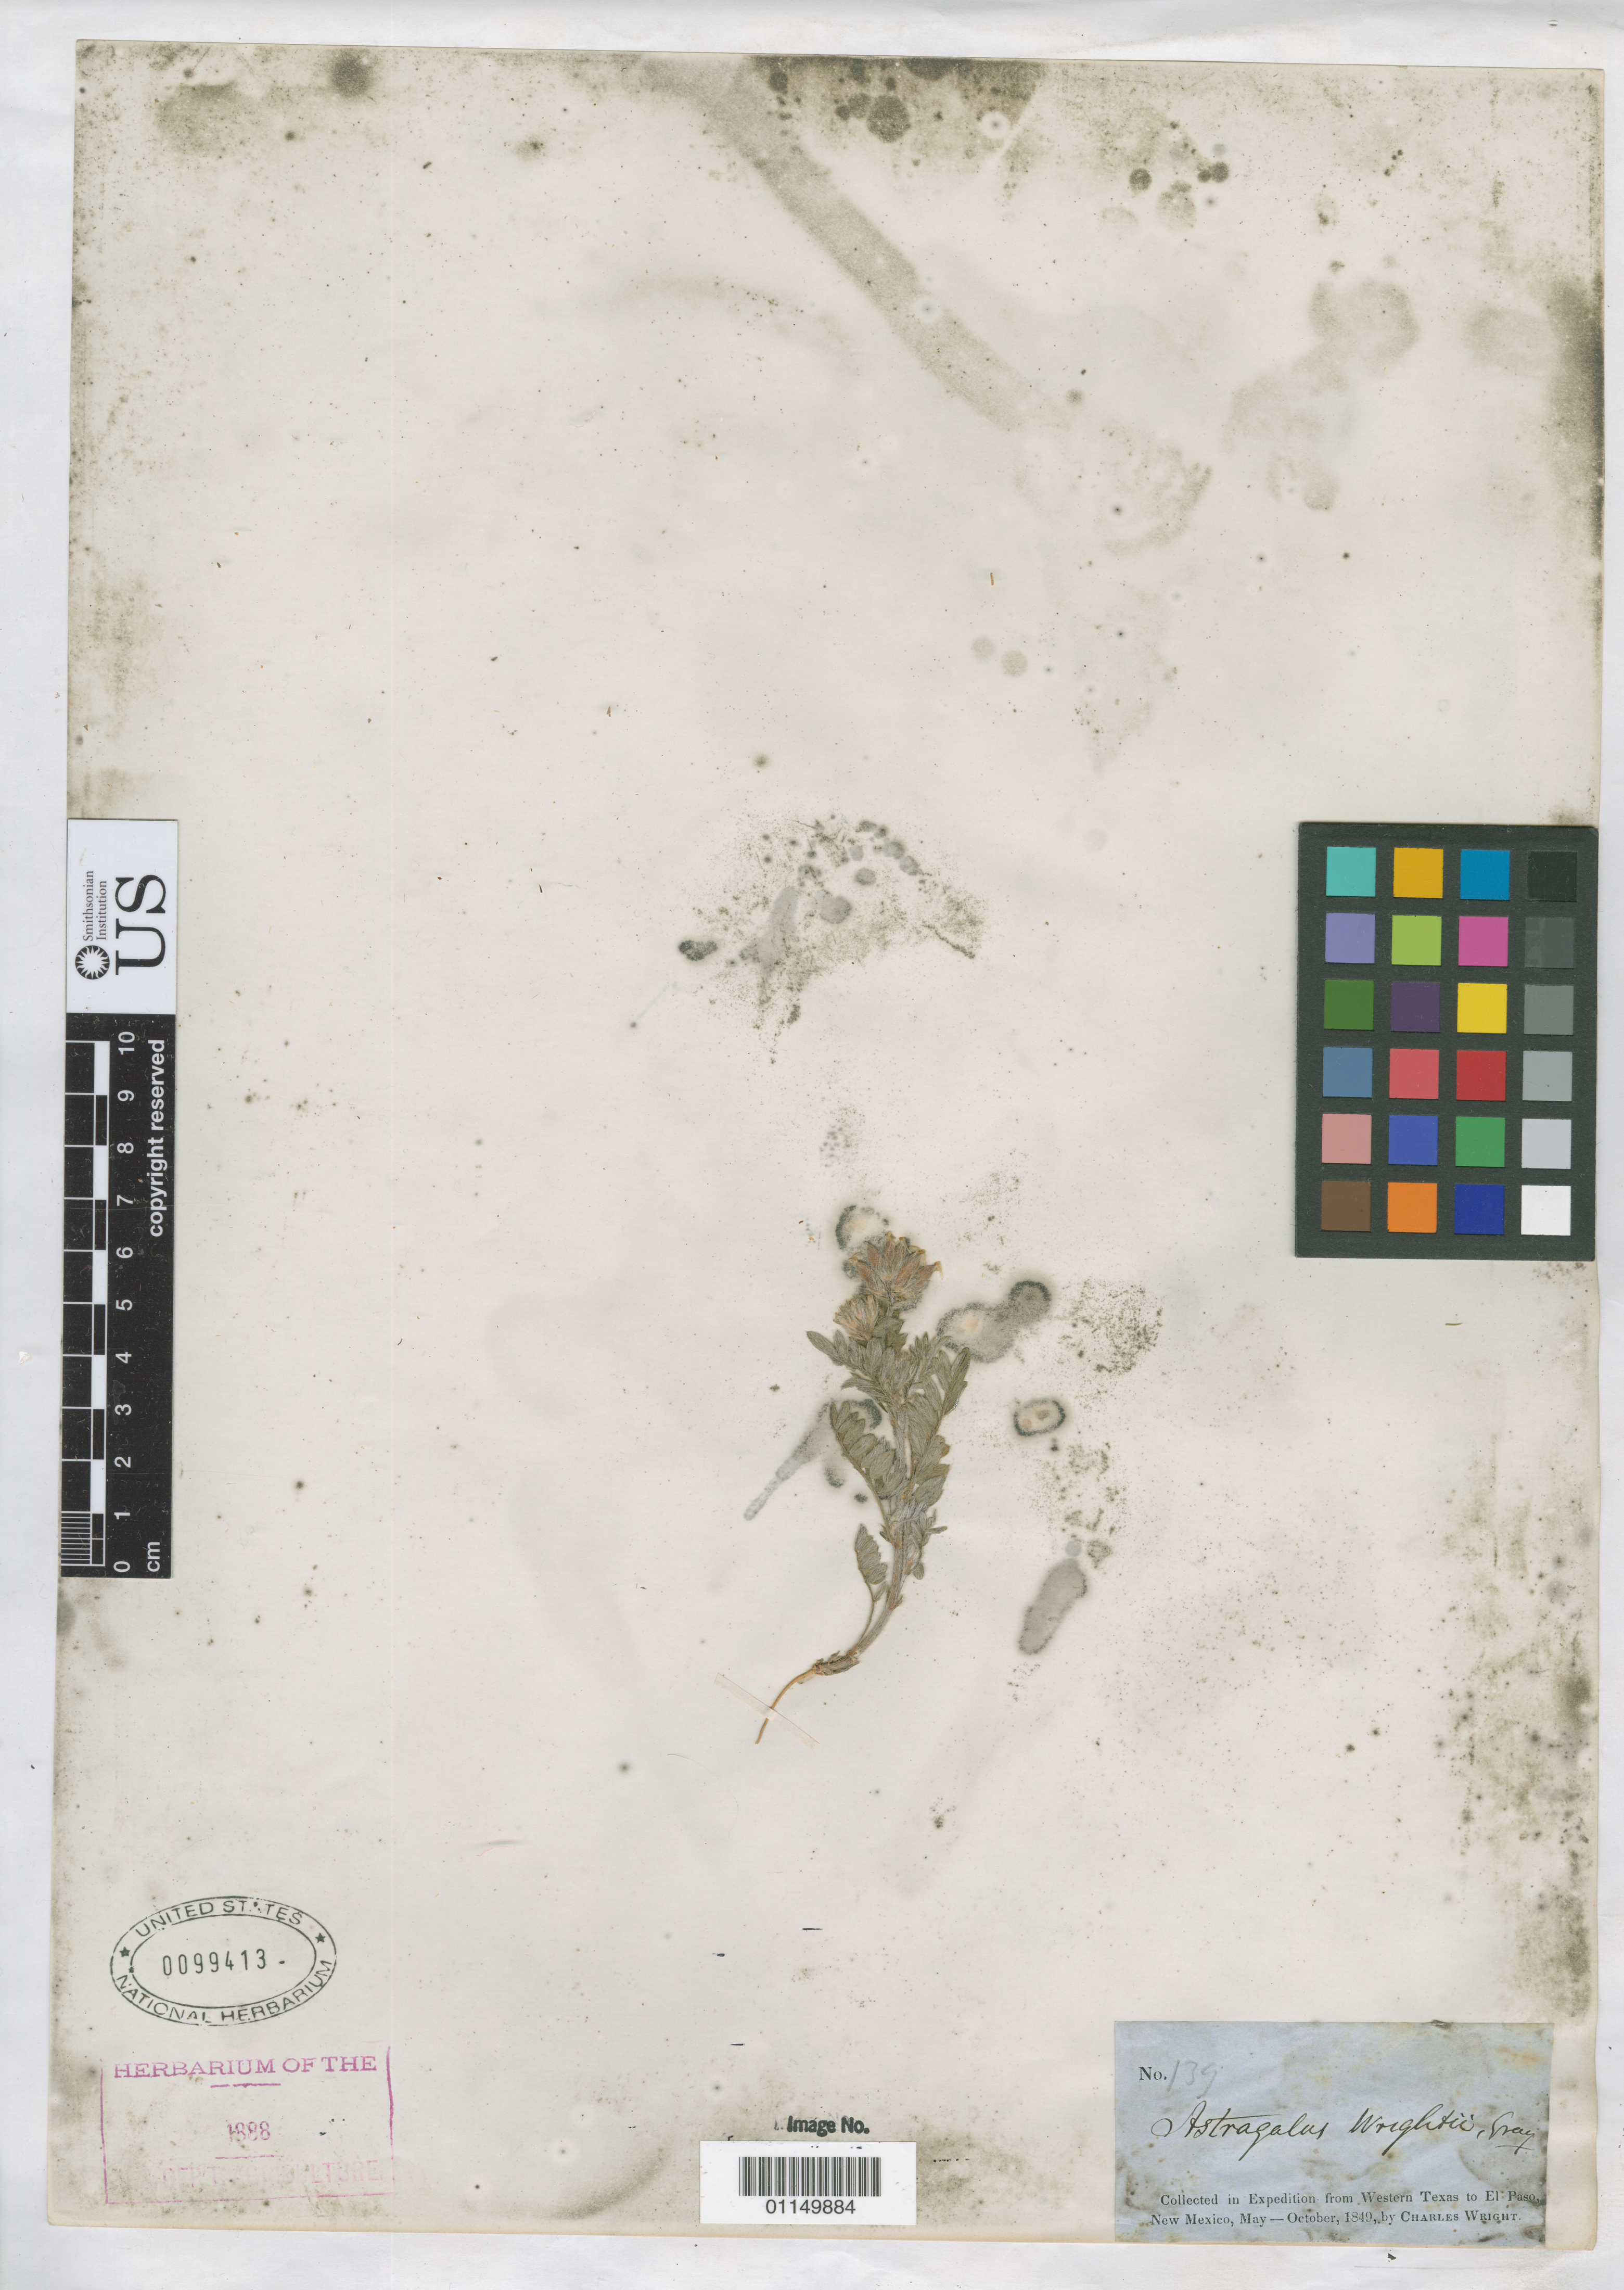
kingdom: Plantae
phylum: Tracheophyta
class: Magnoliopsida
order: Fabales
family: Fabaceae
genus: Astragalus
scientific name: Astragalus wrightii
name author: A. Gray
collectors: C. Wright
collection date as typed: Oct 1849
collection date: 1849-10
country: United States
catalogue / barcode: US 99413